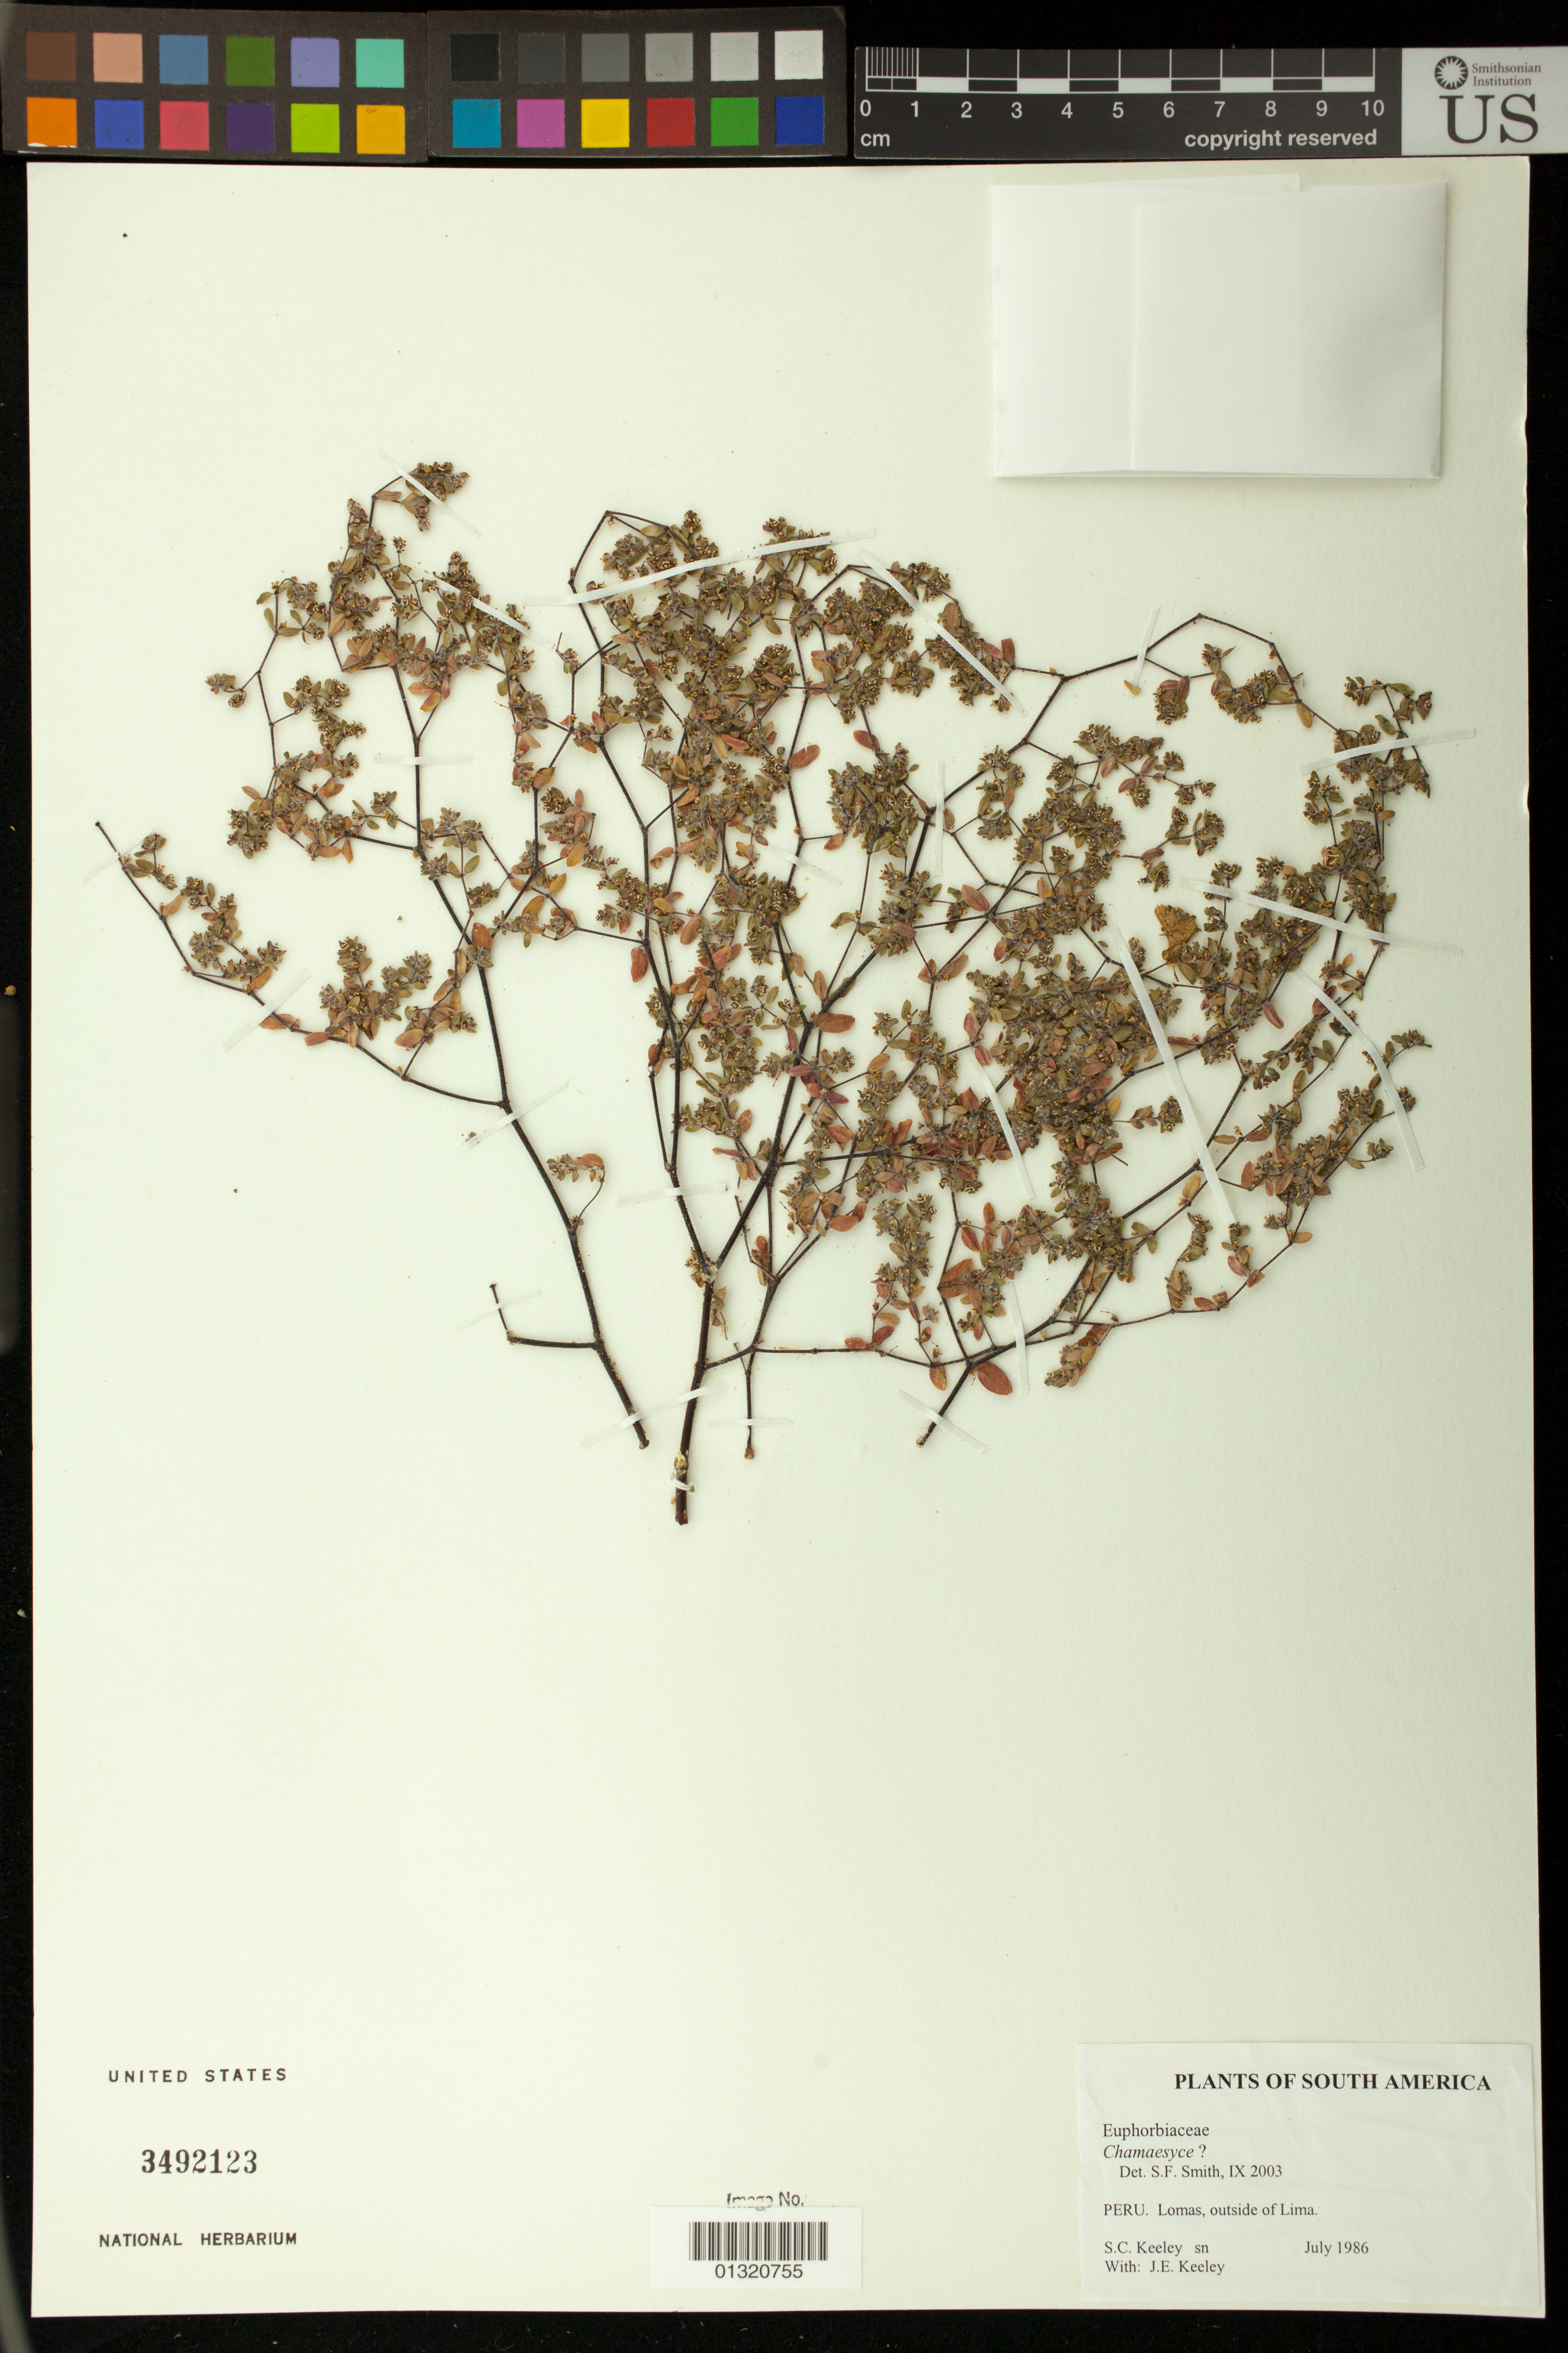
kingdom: Plantae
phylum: Tracheophyta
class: Magnoliopsida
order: Malpighiales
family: Euphorbiaceae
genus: Euphorbia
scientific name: Euphorbia sp.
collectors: S. C. Keeley & J. E. Keeley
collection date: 1986-07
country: Peru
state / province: Arequipa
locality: Lomas, outside of Lima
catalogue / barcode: US 3492123